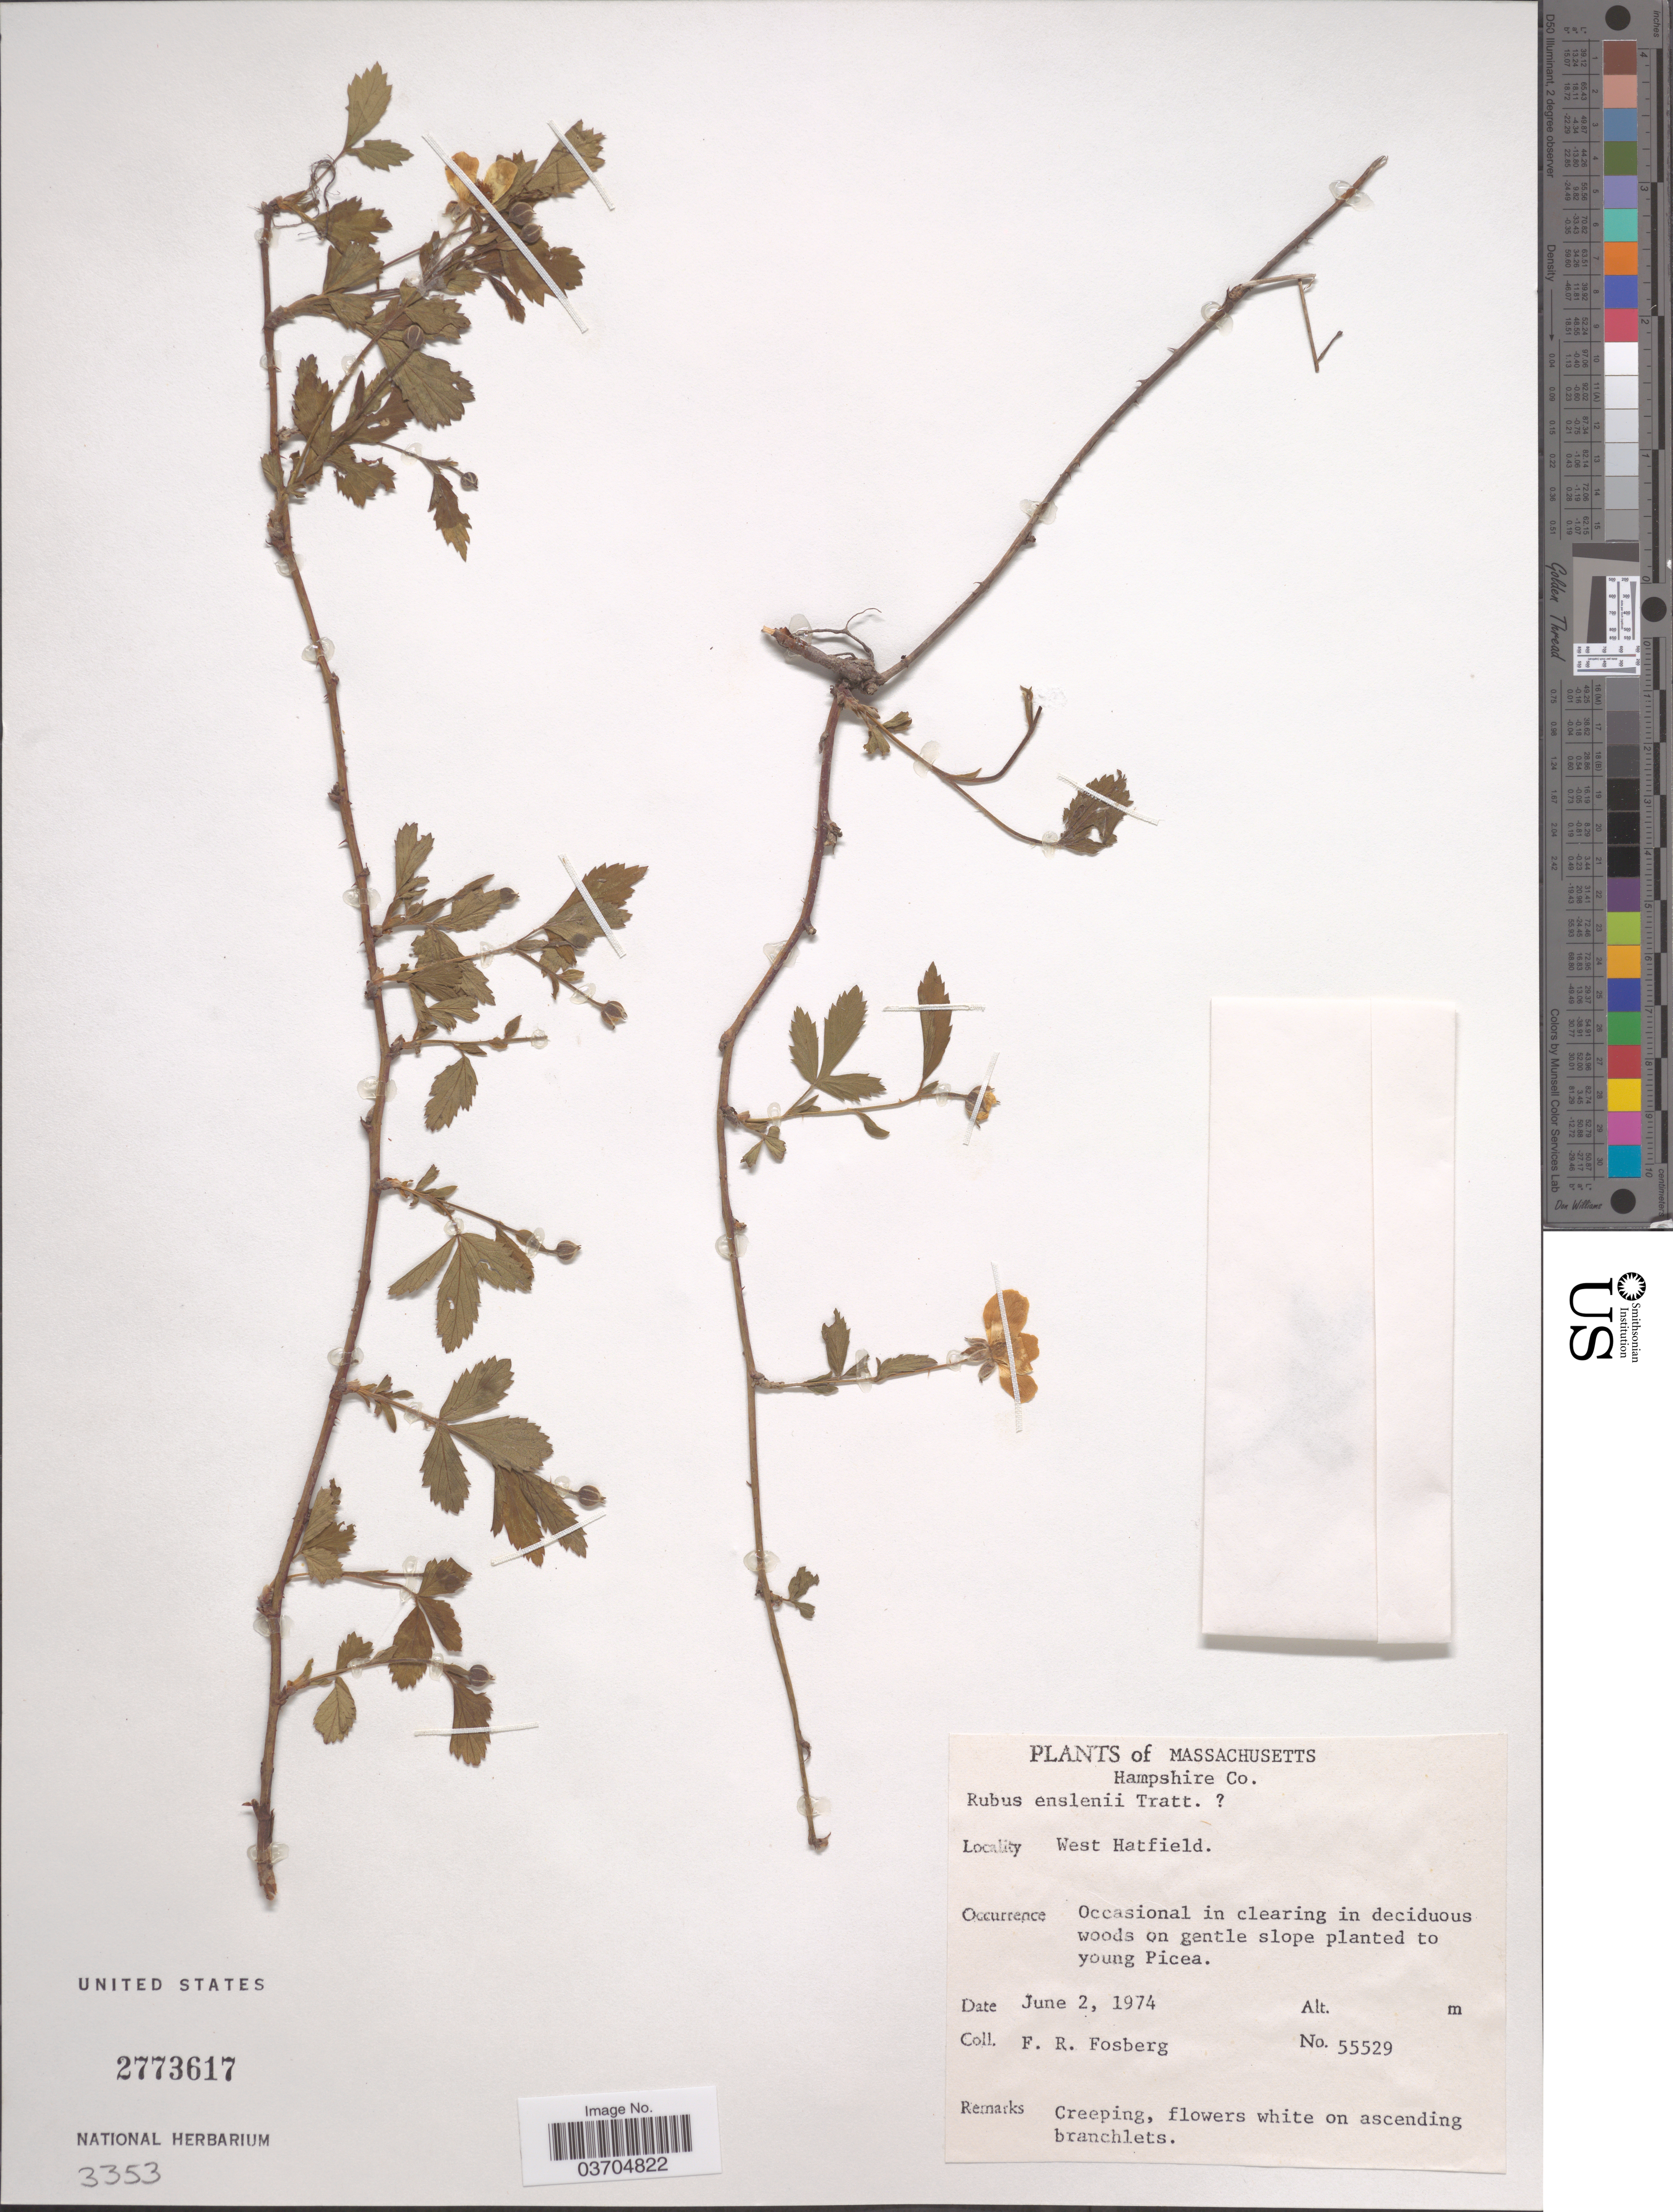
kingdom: Plantae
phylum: Tracheophyta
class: Magnoliopsida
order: Rosales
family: Rosaceae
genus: Rubus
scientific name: Rubus enslenii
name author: Tratt.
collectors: F. R. Fosberg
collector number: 55529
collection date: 1974-06-02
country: United States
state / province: Massachusetts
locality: Hampshire Co. West Hatfield.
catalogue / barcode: US 2773617